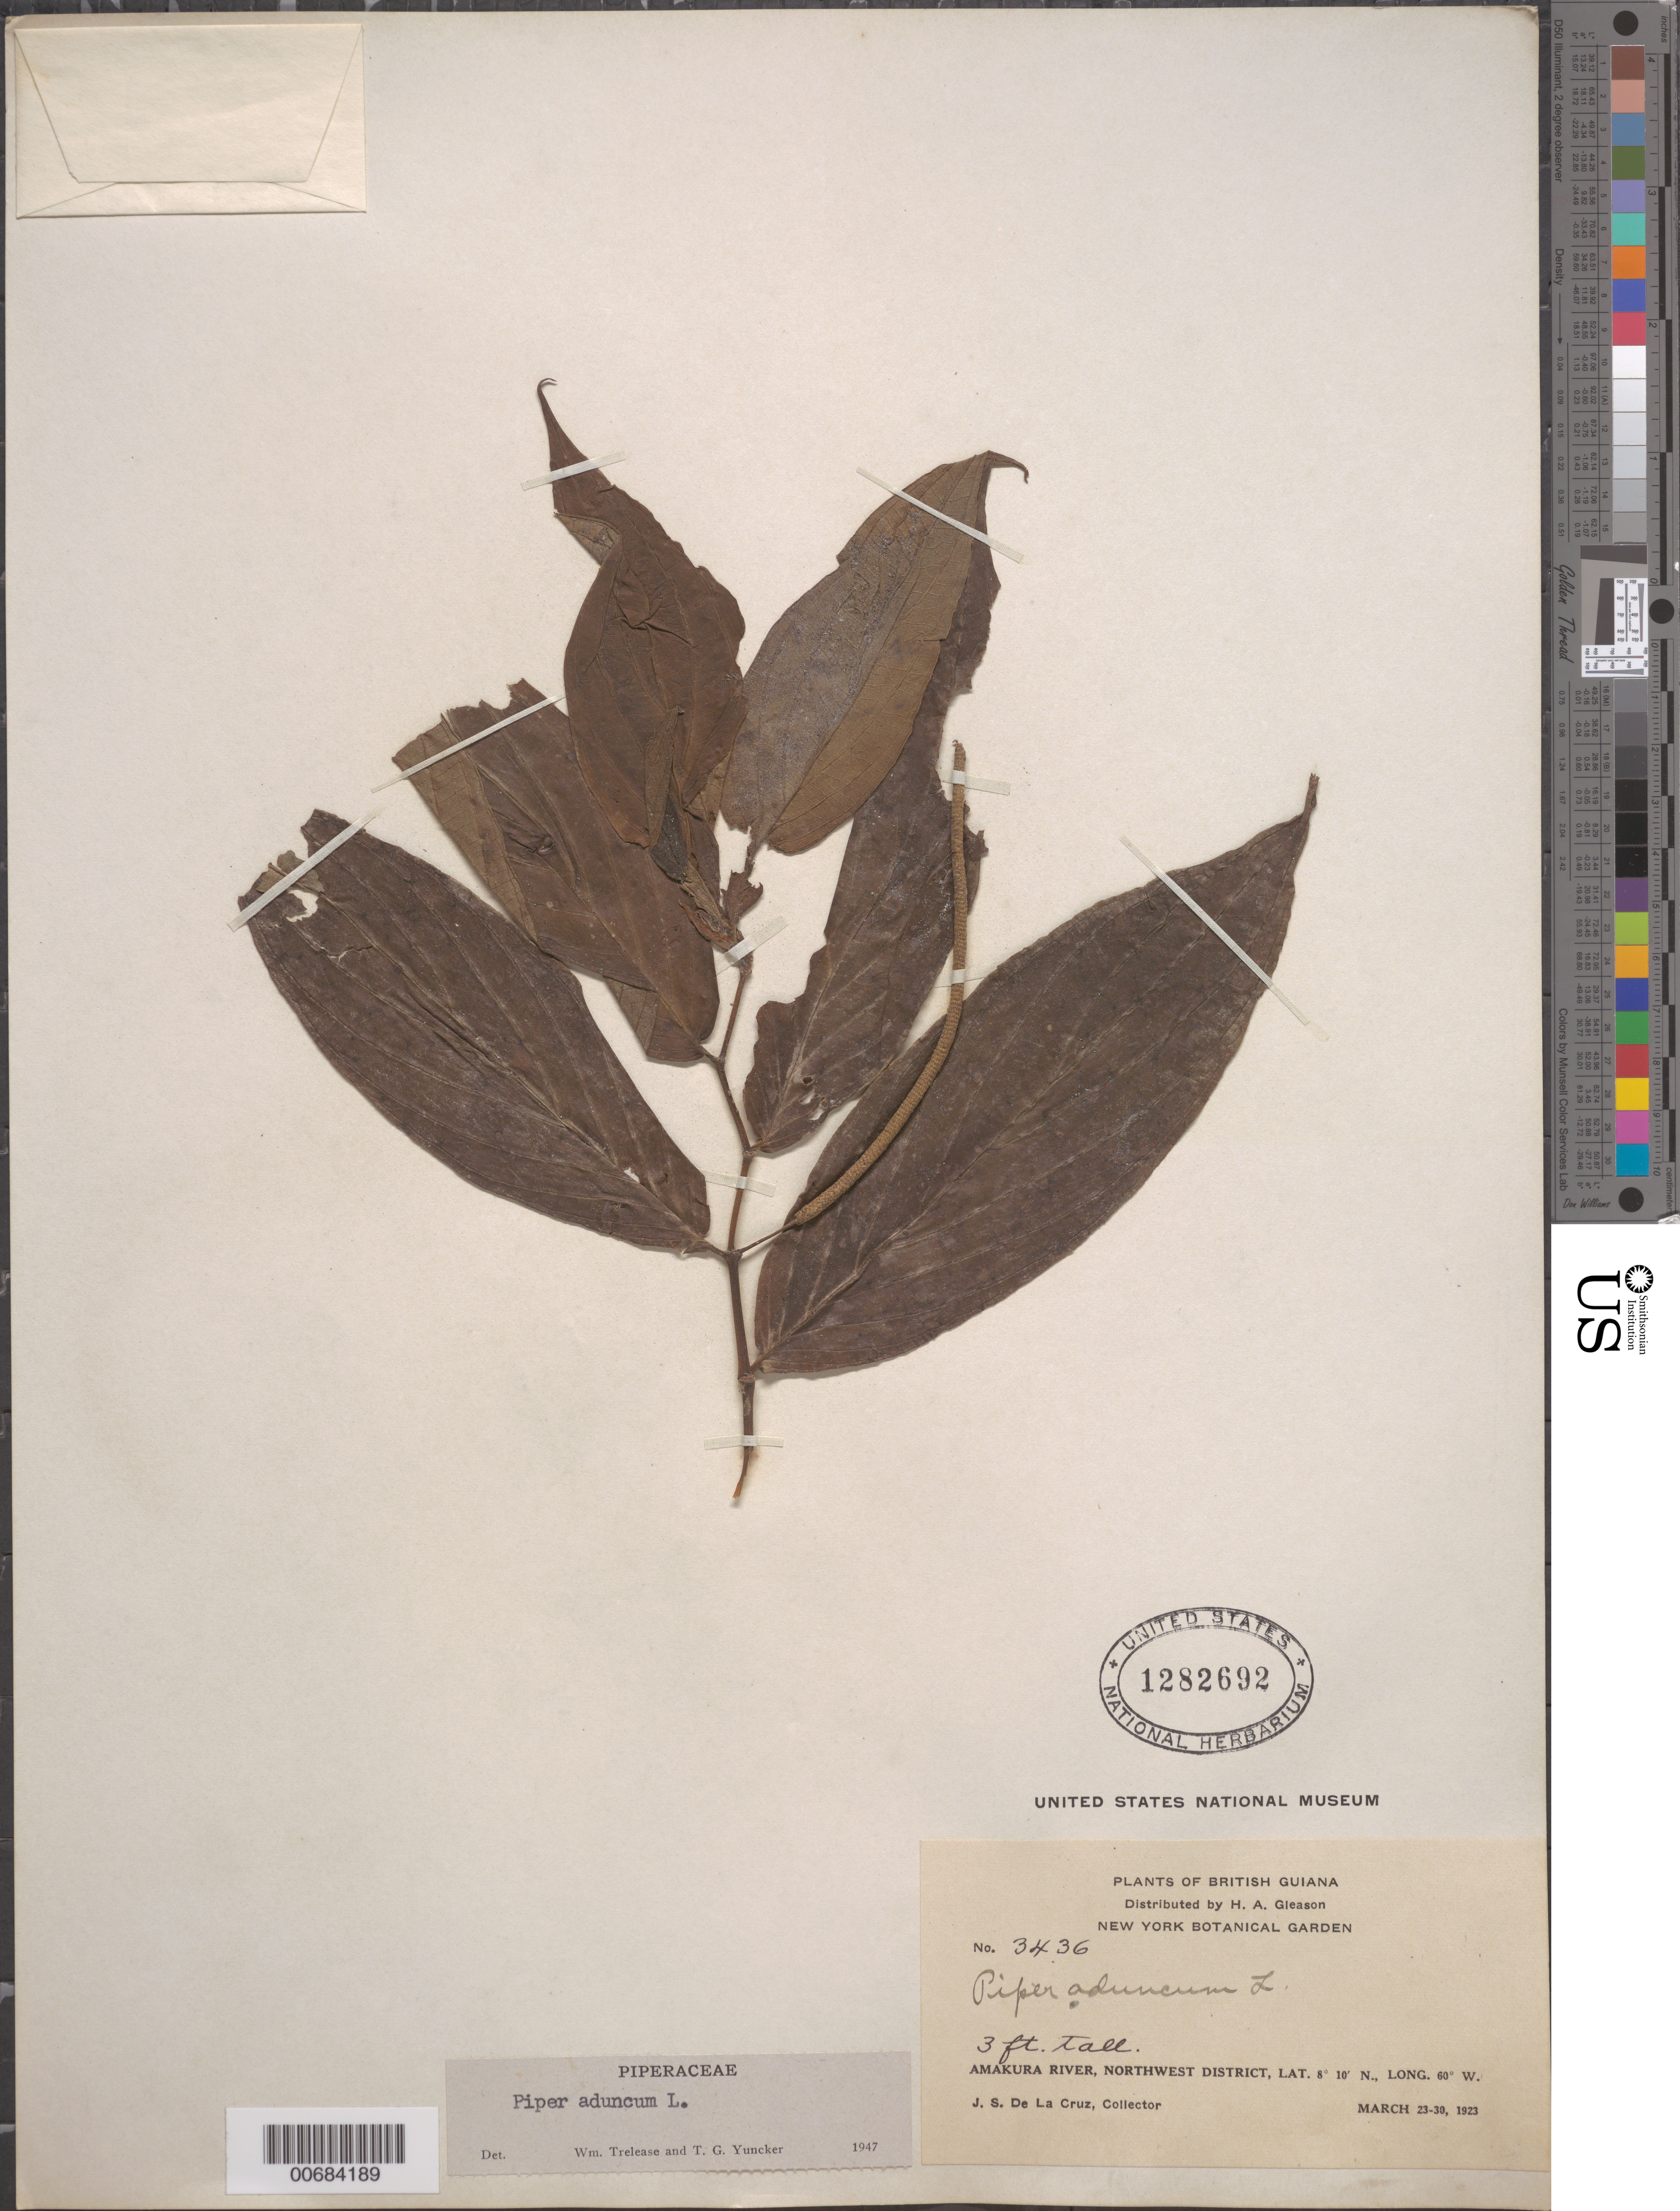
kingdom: Plantae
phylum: Tracheophyta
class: Magnoliopsida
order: Piperales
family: Piperaceae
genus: Piper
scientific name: Piper aduncum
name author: L.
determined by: Trelease, W.; Yuncker, T. G.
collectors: J. S. de la Cruz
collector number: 3436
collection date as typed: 23-Mar-23 to 30-Mar-23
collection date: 1923-03-23/1923-03-30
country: Guyana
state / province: Barima-Waini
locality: Amakura R., NW District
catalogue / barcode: US 1282692